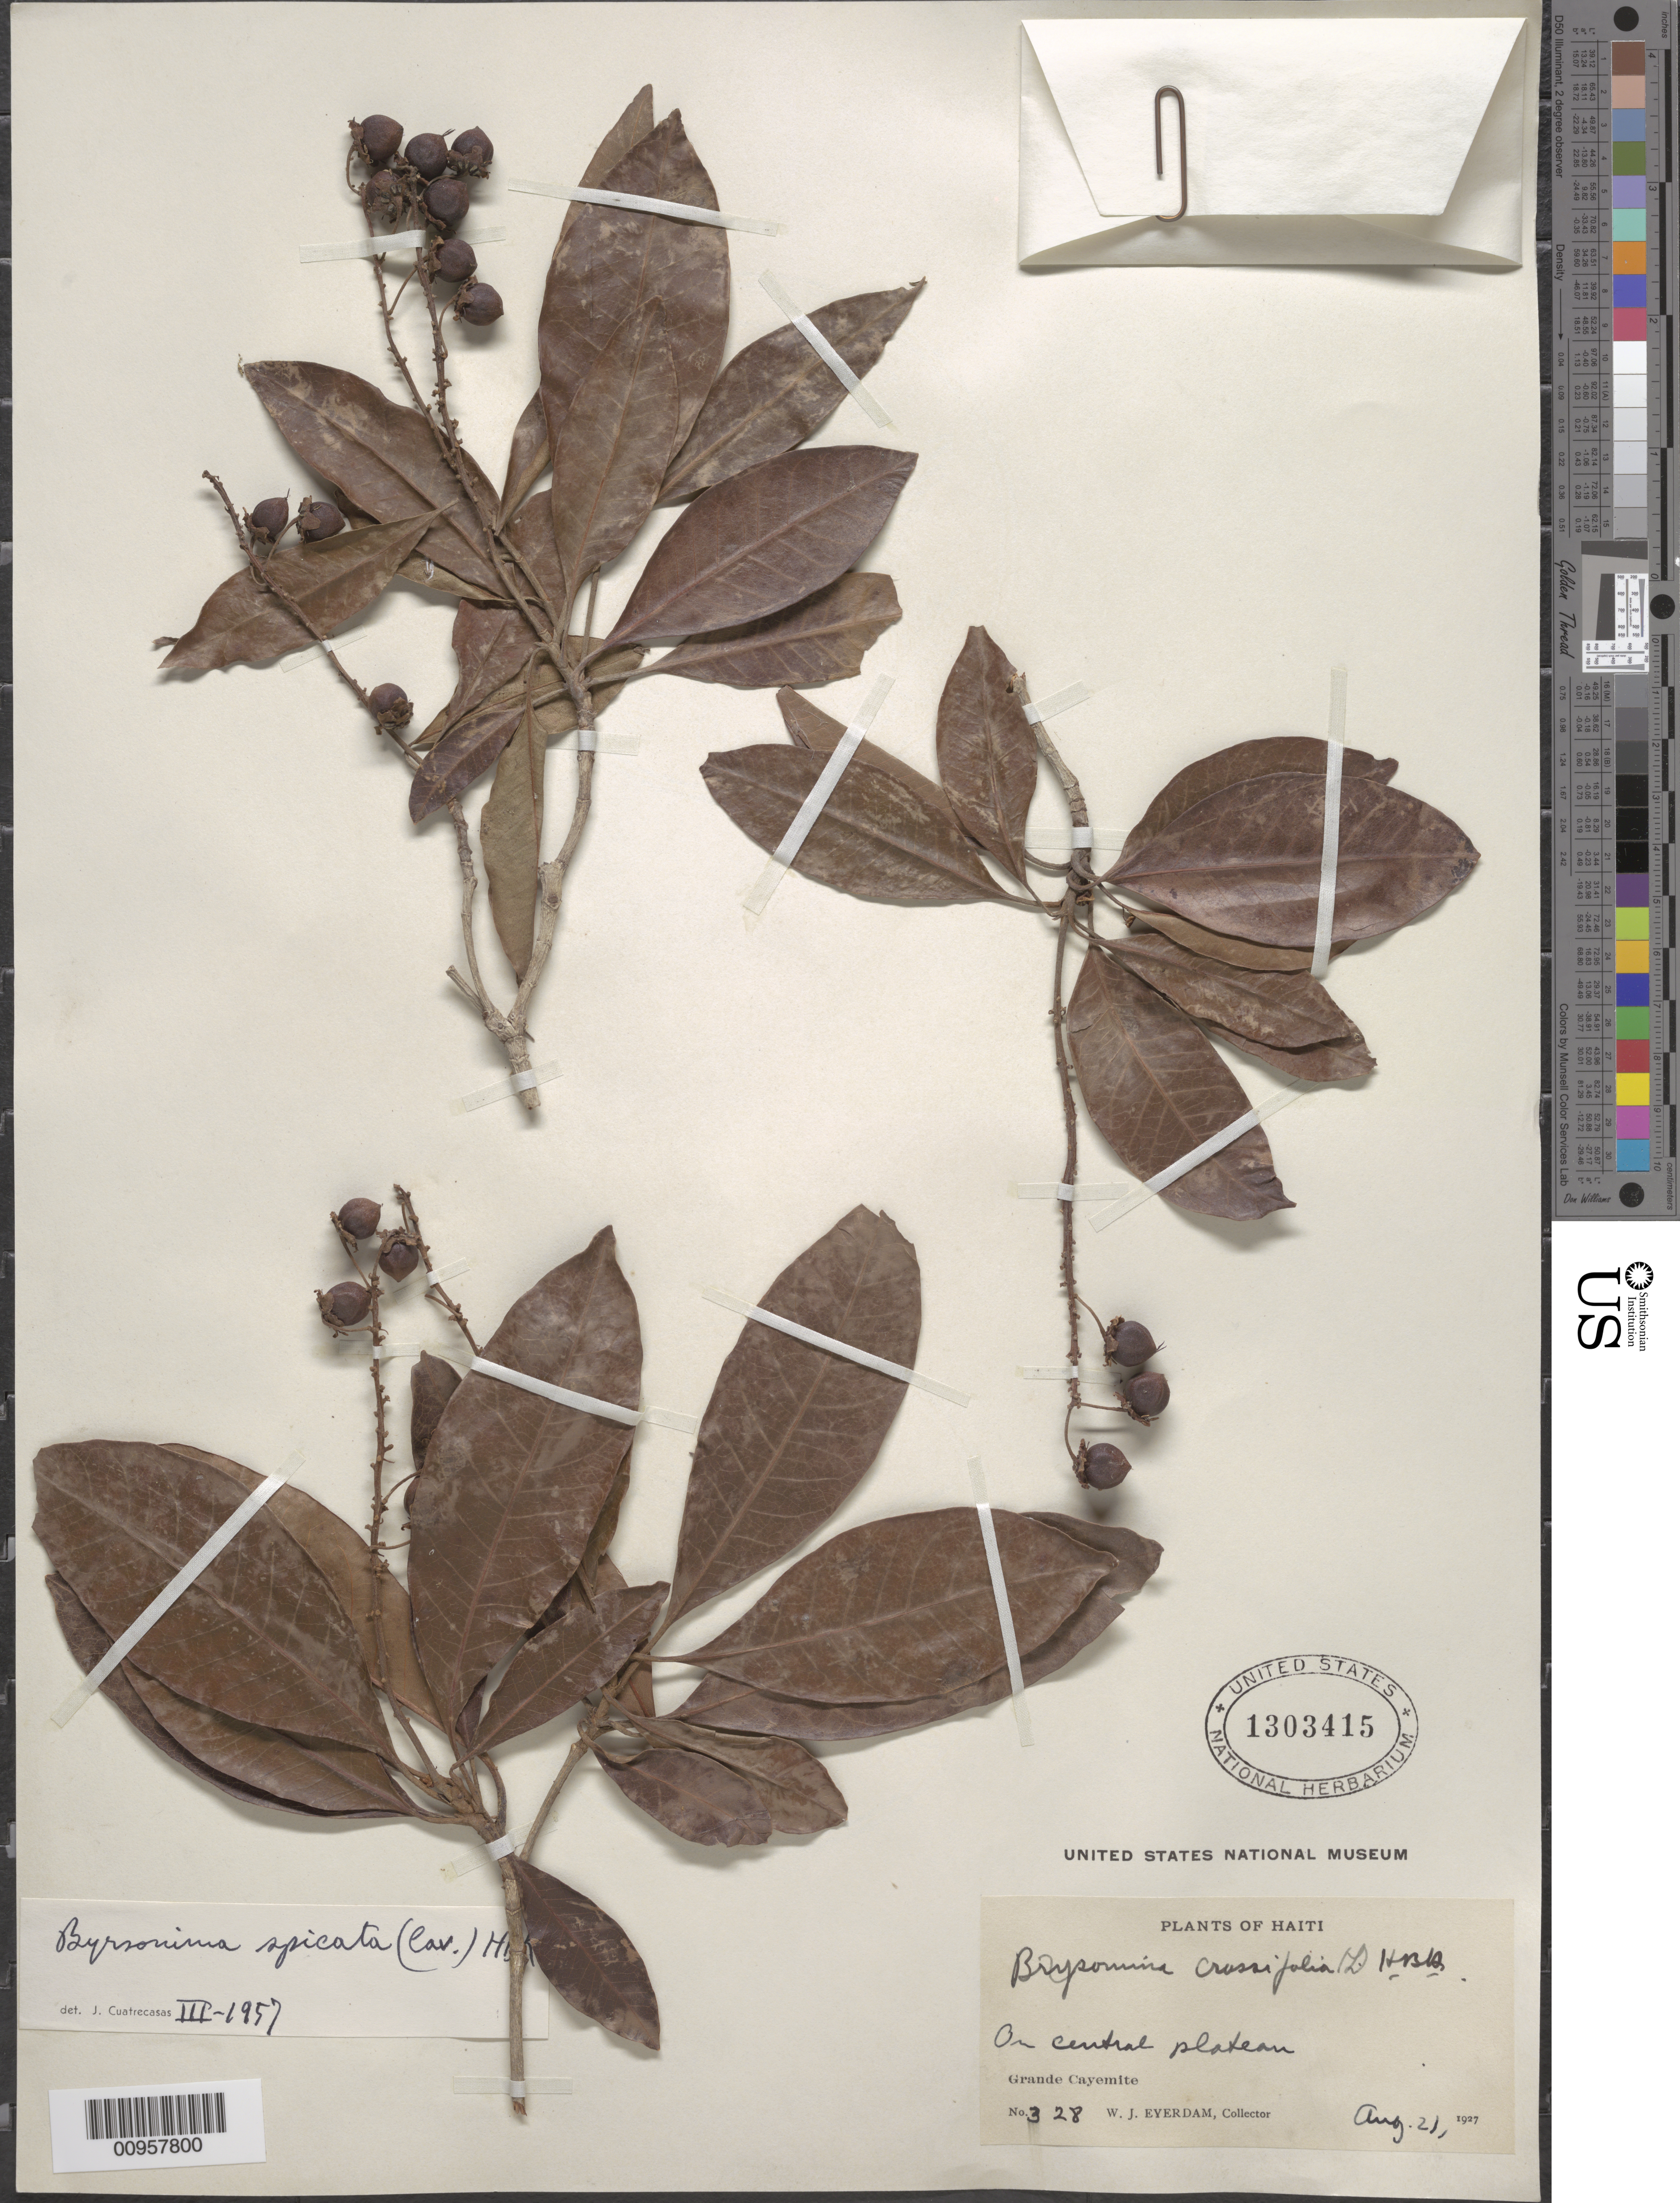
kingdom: Plantae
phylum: Tracheophyta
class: Magnoliopsida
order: Malpighiales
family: Malpighiaceae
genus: Byrsonima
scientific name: Byrsonima spicata (Cav.) DC.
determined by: Cuatrecasas, J.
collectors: W. Everdam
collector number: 328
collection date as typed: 21 Aug 1927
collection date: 1927-08-21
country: Haiti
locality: Grande Cayamite, on central plateau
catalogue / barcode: US 1303415